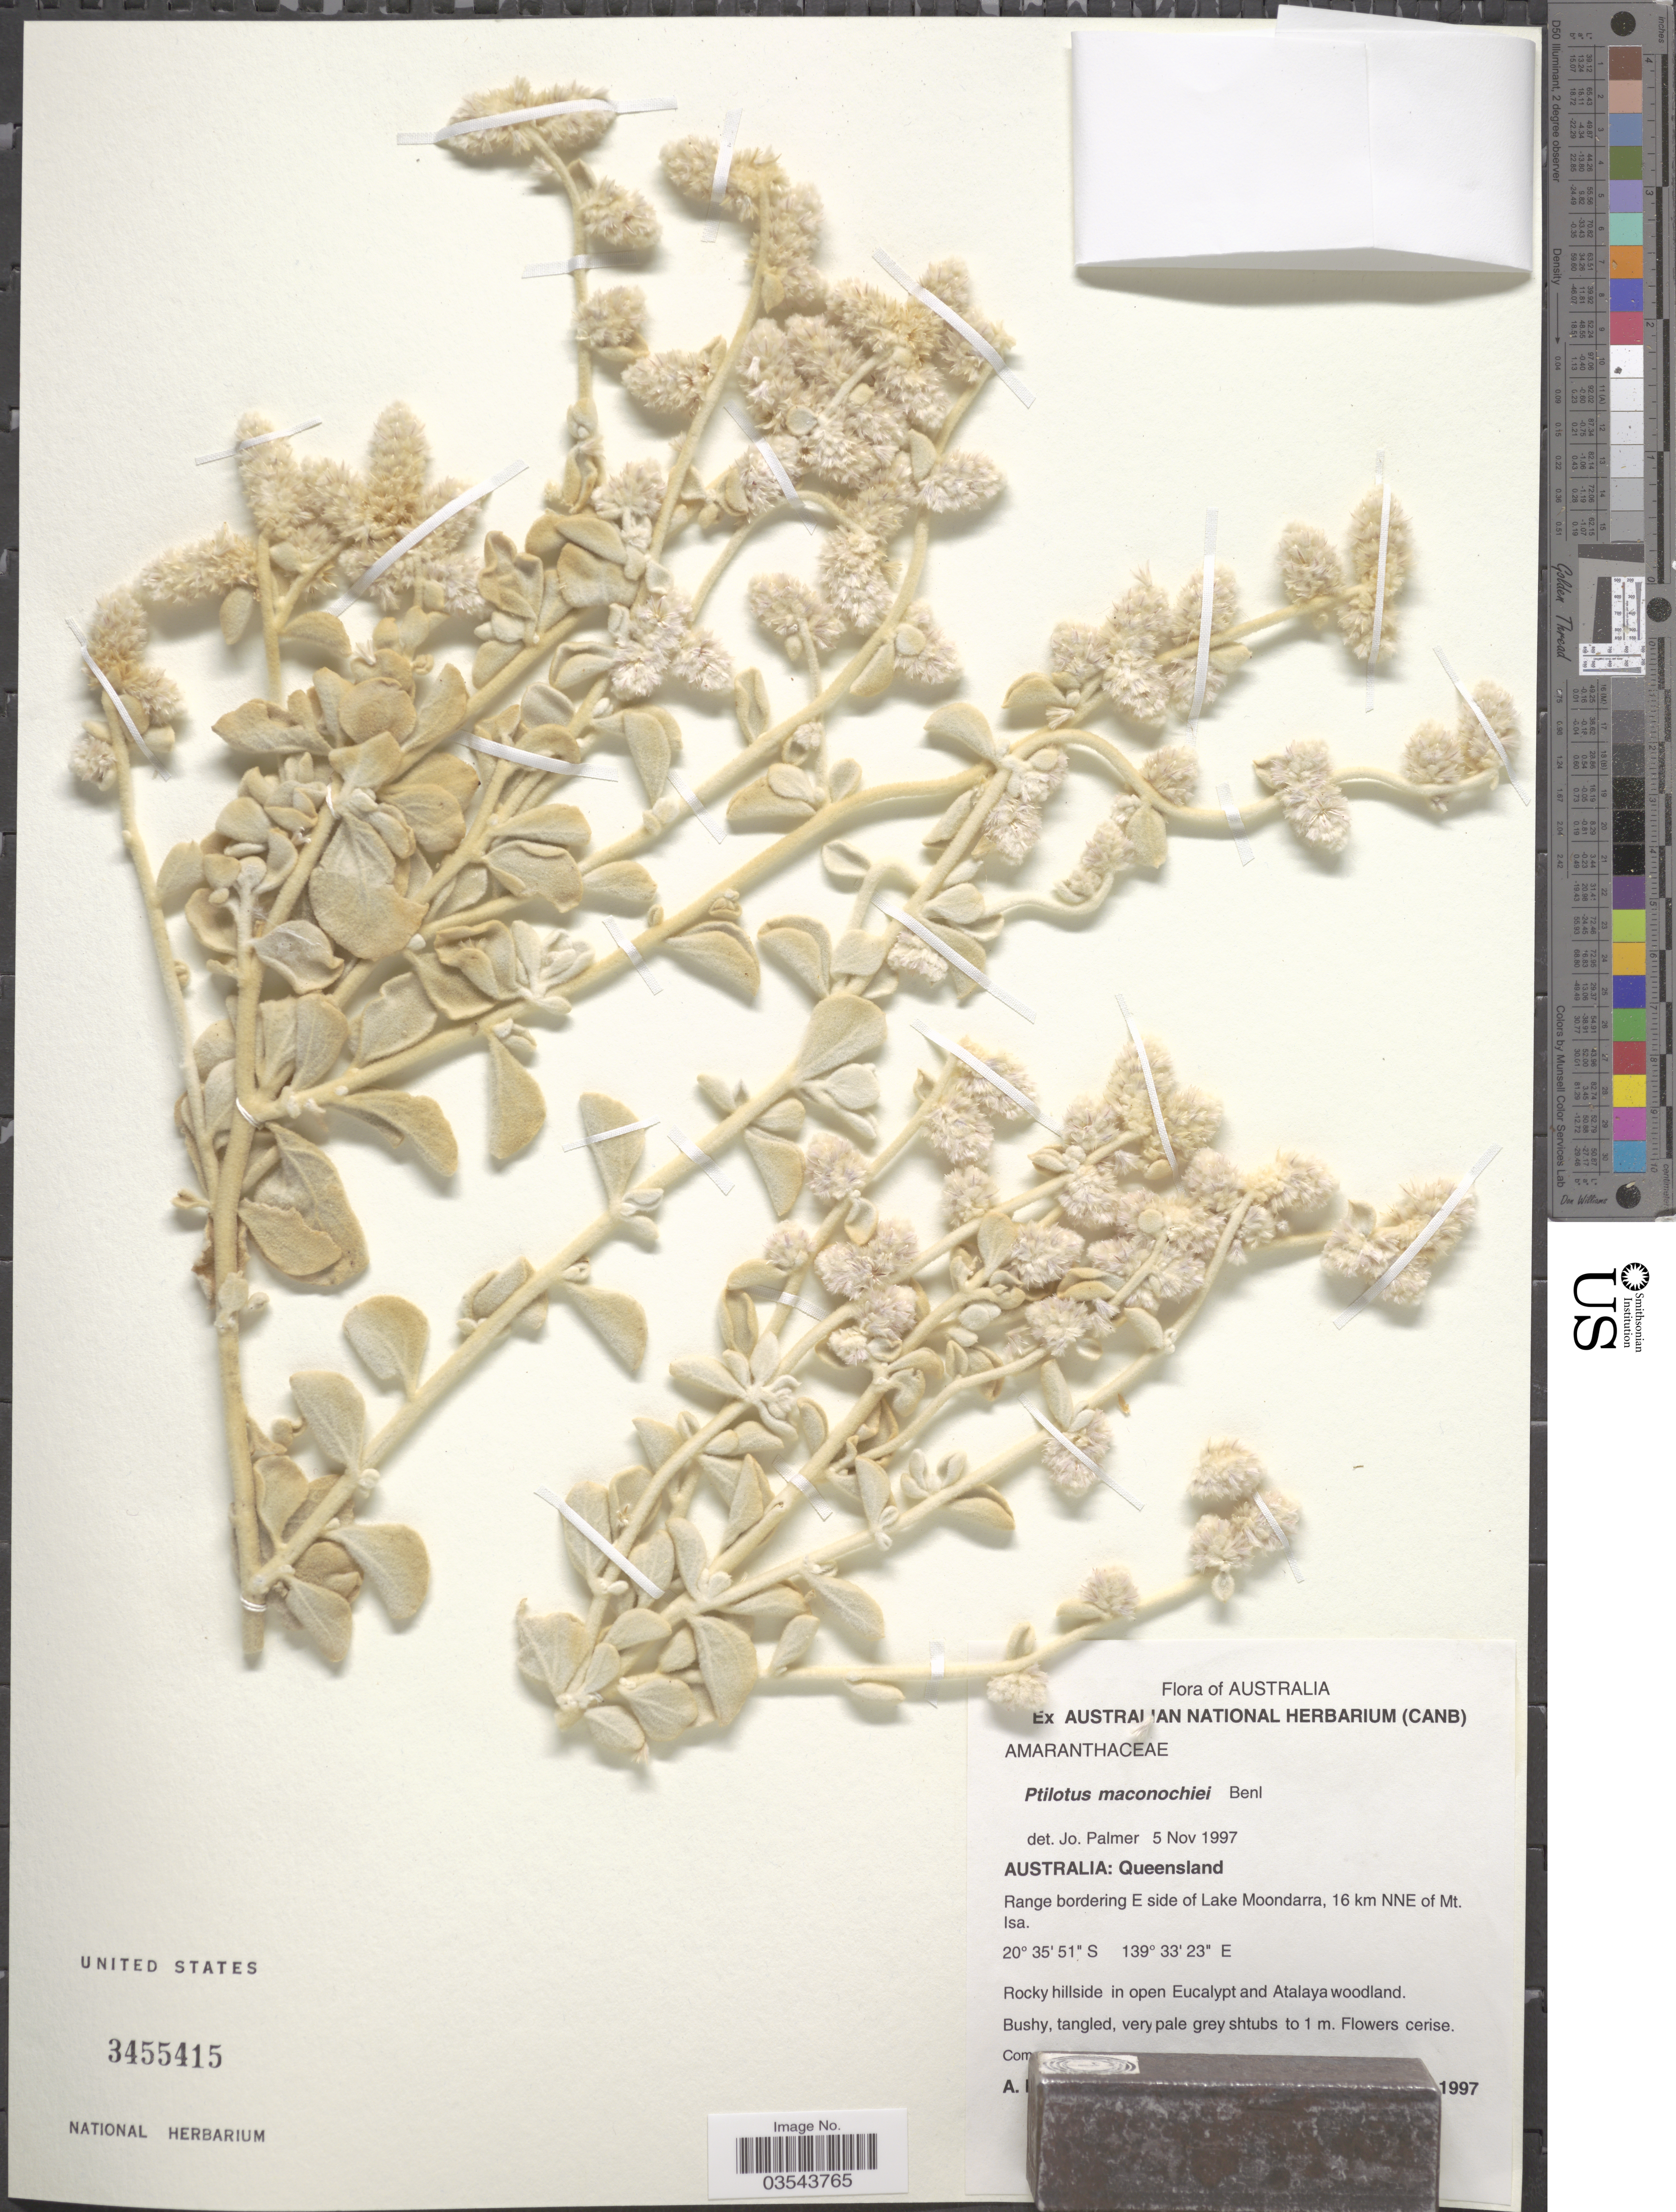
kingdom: Plantae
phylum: Tracheophyta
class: Magnoliopsida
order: Caryophyllales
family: Amaranthaceae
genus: Ptilotus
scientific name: Ptilotus maconochiei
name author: Benl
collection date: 1997-12-12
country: Australia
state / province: Queensland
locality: Range bordering E side of Lake Moondarra, 16 km NNE of Mt. Isa.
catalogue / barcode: US 3455415